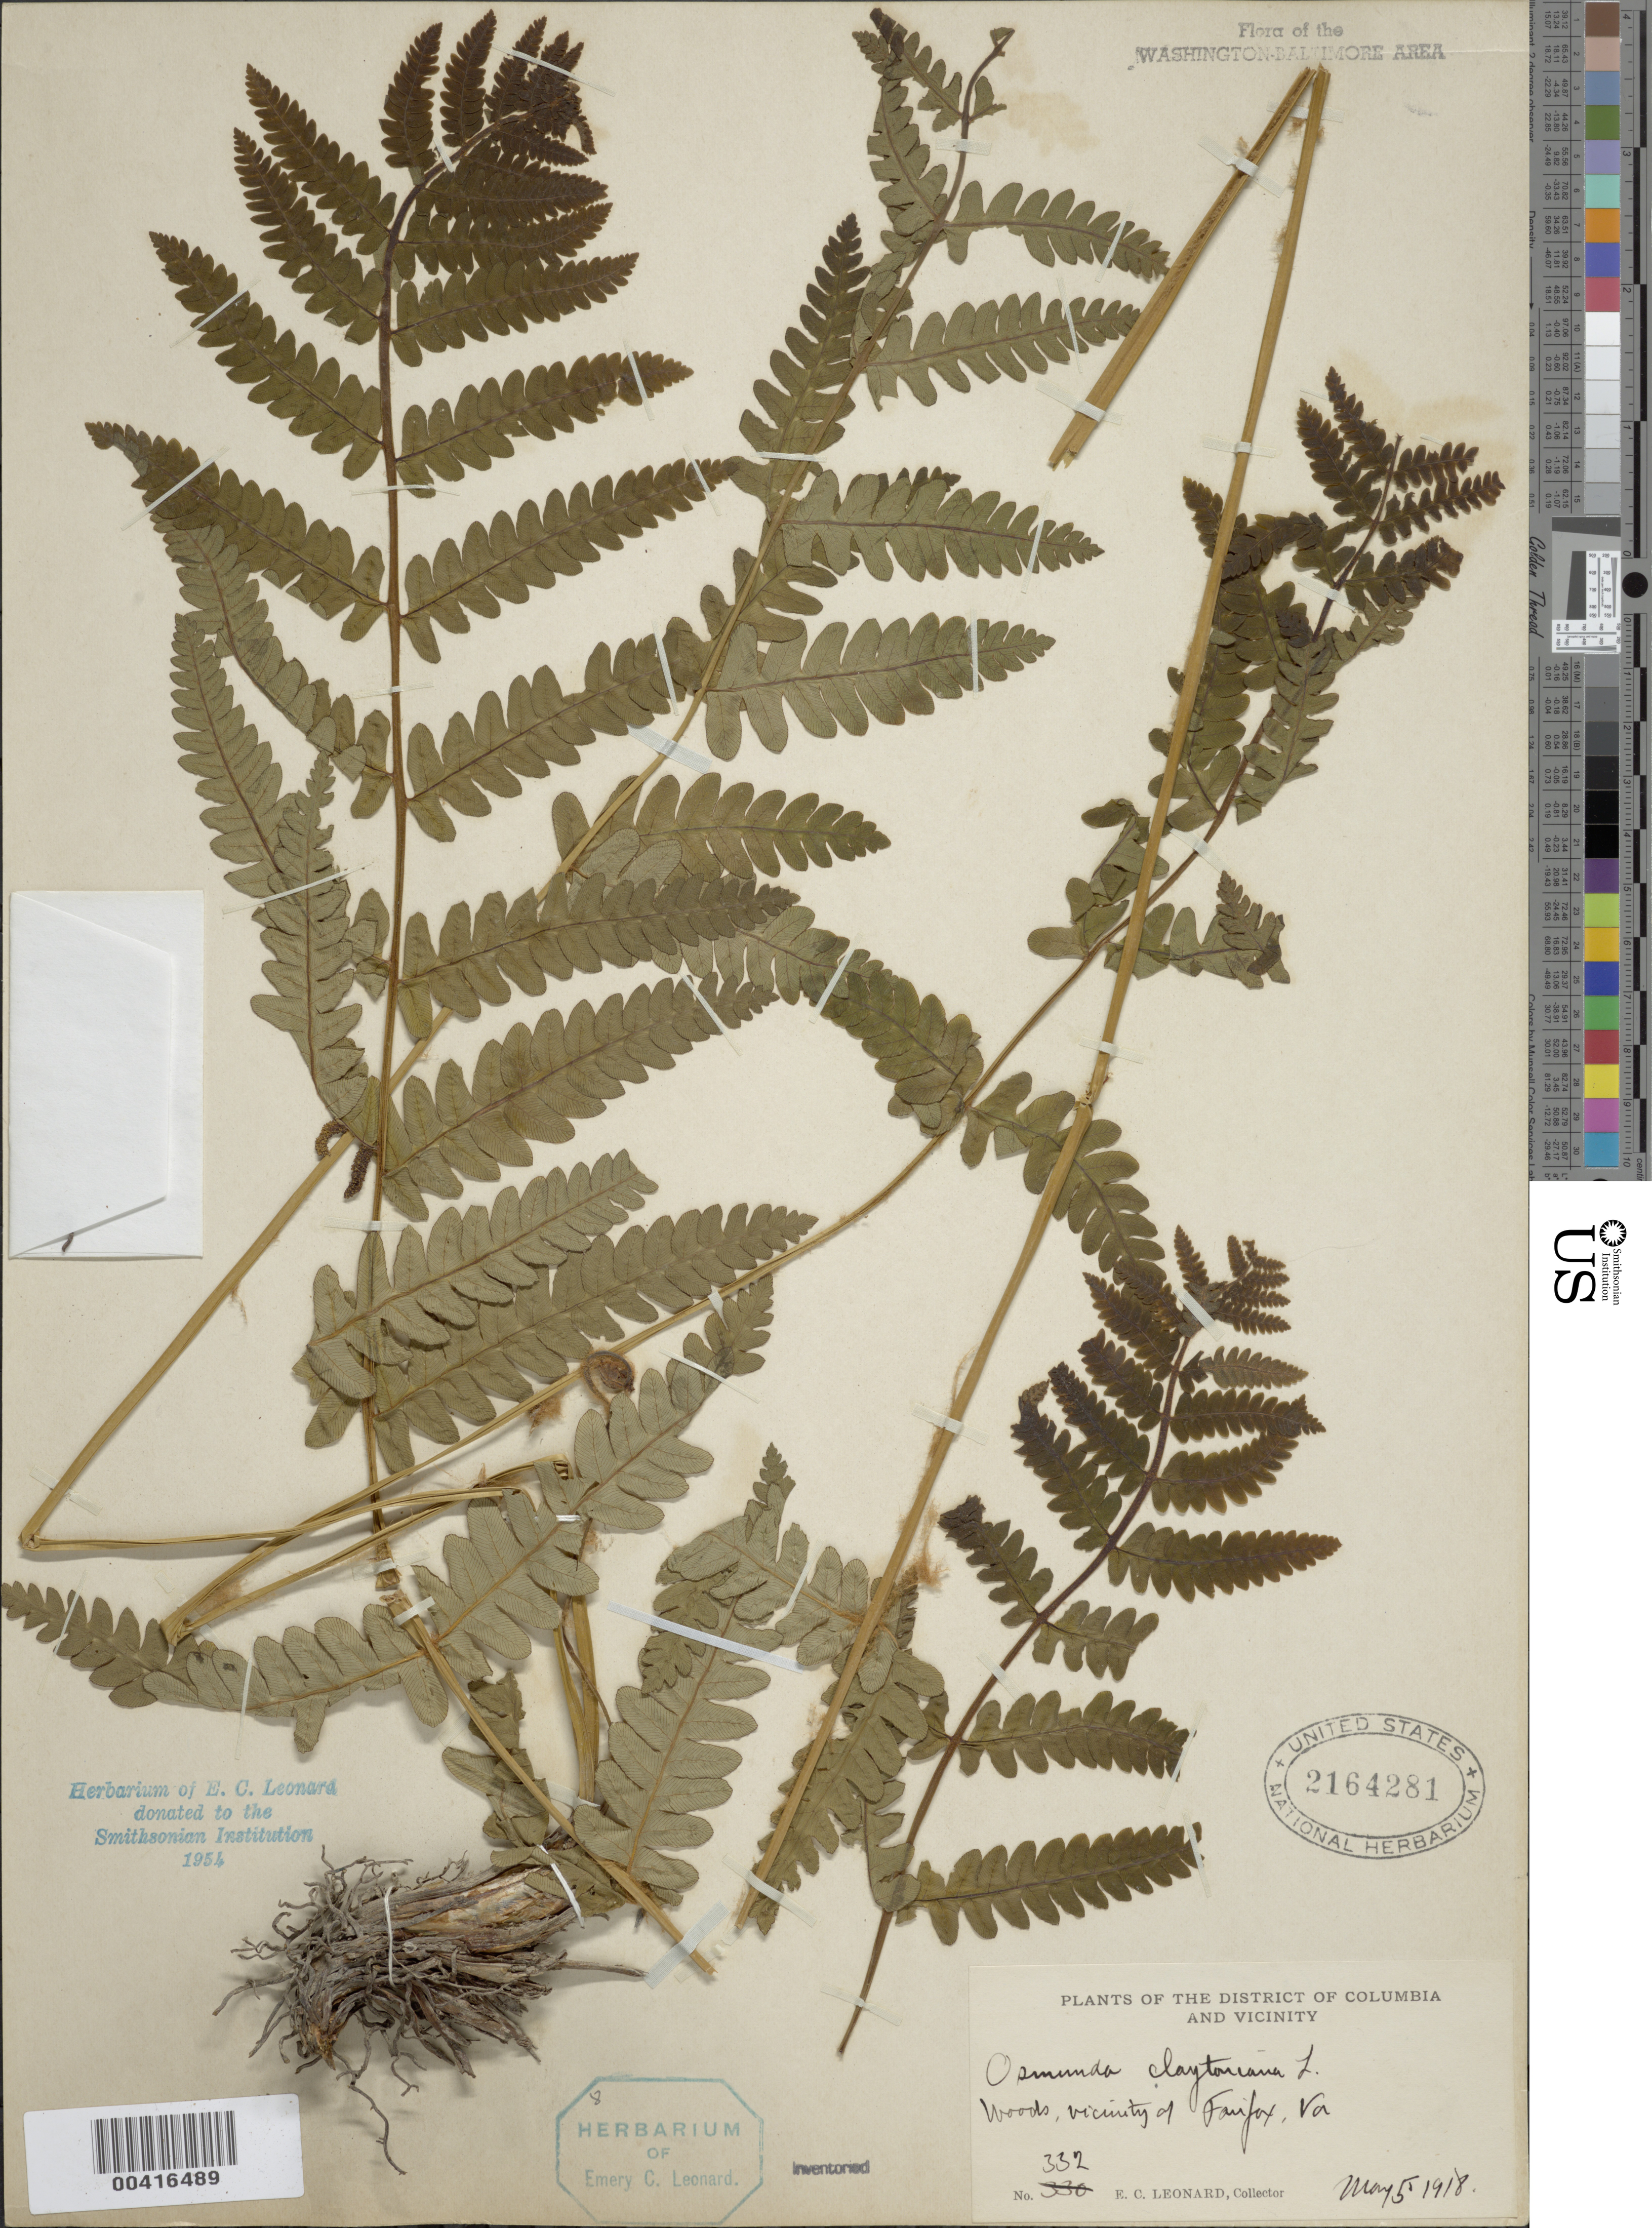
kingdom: Plantae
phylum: Tracheophyta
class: Polypodiopsida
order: Osmundales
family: Osmundaceae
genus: Osmunda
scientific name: Osmunda claytoniana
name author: (L.) Tagawa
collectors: E. C. Leonard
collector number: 332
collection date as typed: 05 May 1918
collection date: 1918-05-05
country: United States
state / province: Virginia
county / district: Fairfax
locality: Fairfax vicinity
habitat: Woods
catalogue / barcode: US 2164281